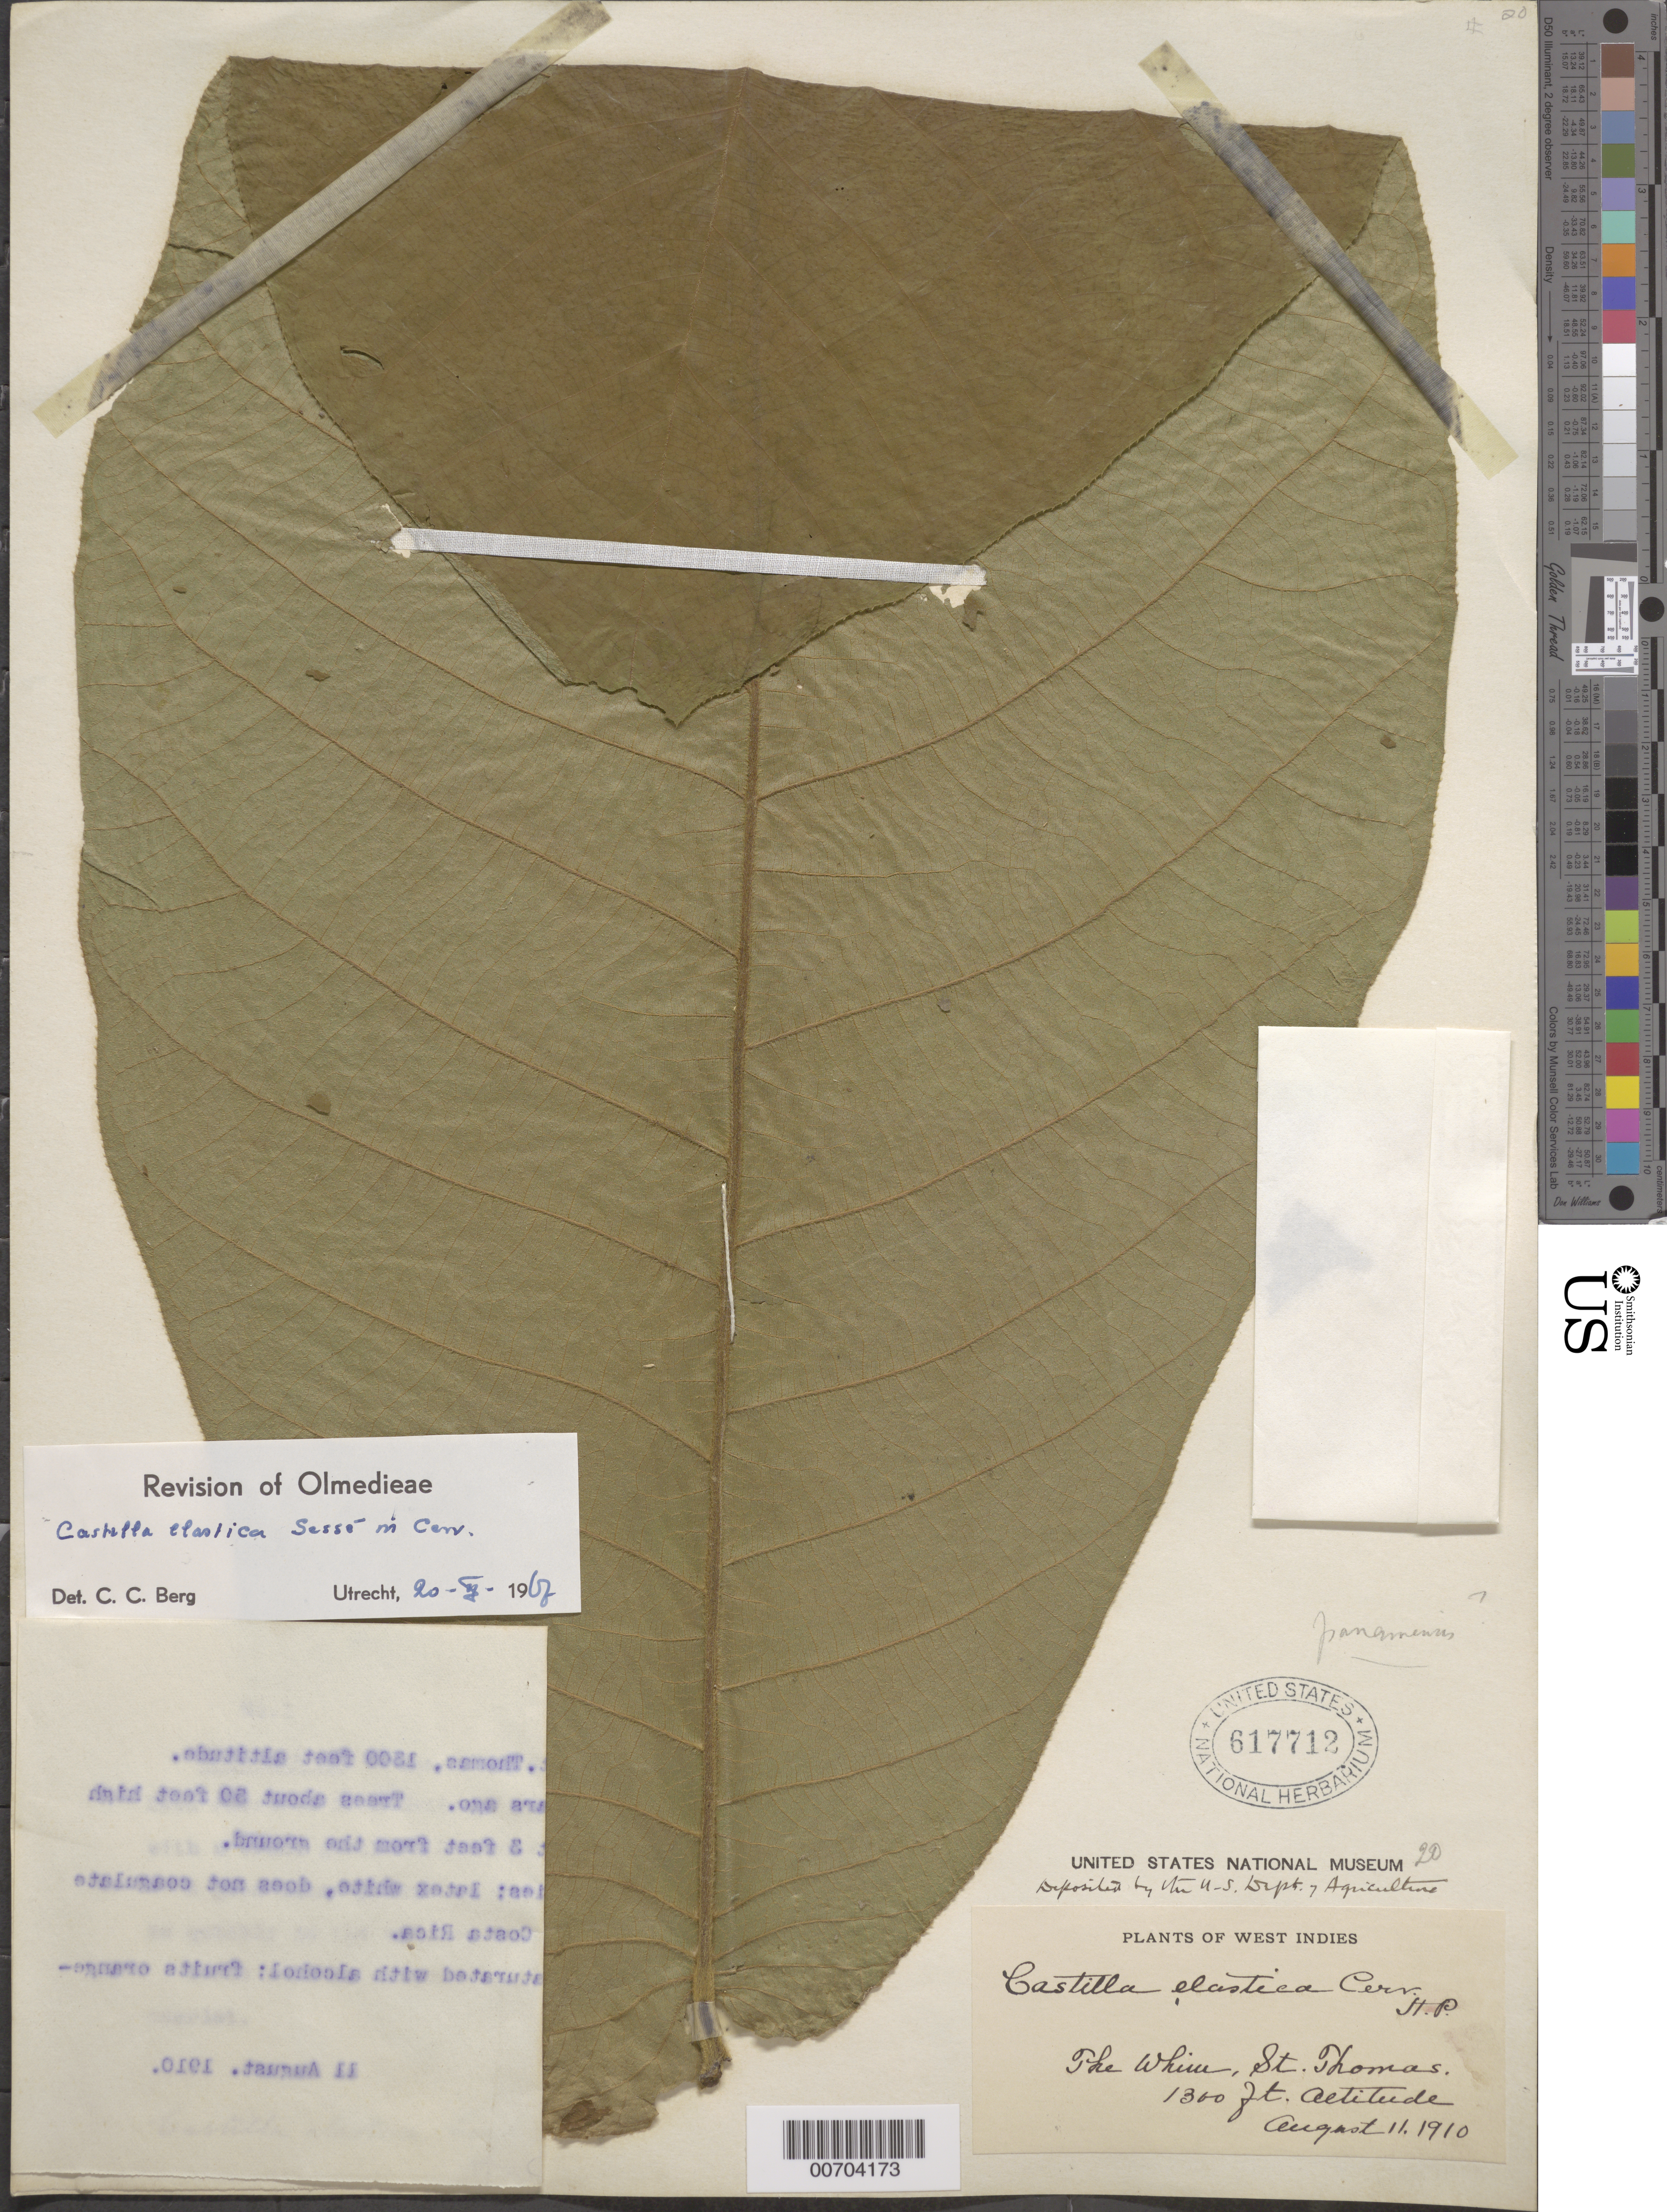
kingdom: Plantae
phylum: Tracheophyta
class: Magnoliopsida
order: Rosales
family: Moraceae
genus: Castilla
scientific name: Castilla elastica var. elastica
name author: Sessé ex Cerv.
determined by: Berg, C. C.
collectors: U.S. Department of Agriculture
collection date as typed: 11 Aug 1910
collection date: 1910-08-11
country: U.S. Virgin Islands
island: St. Thomas Island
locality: The Whim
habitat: planted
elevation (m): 396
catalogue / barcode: US 617712